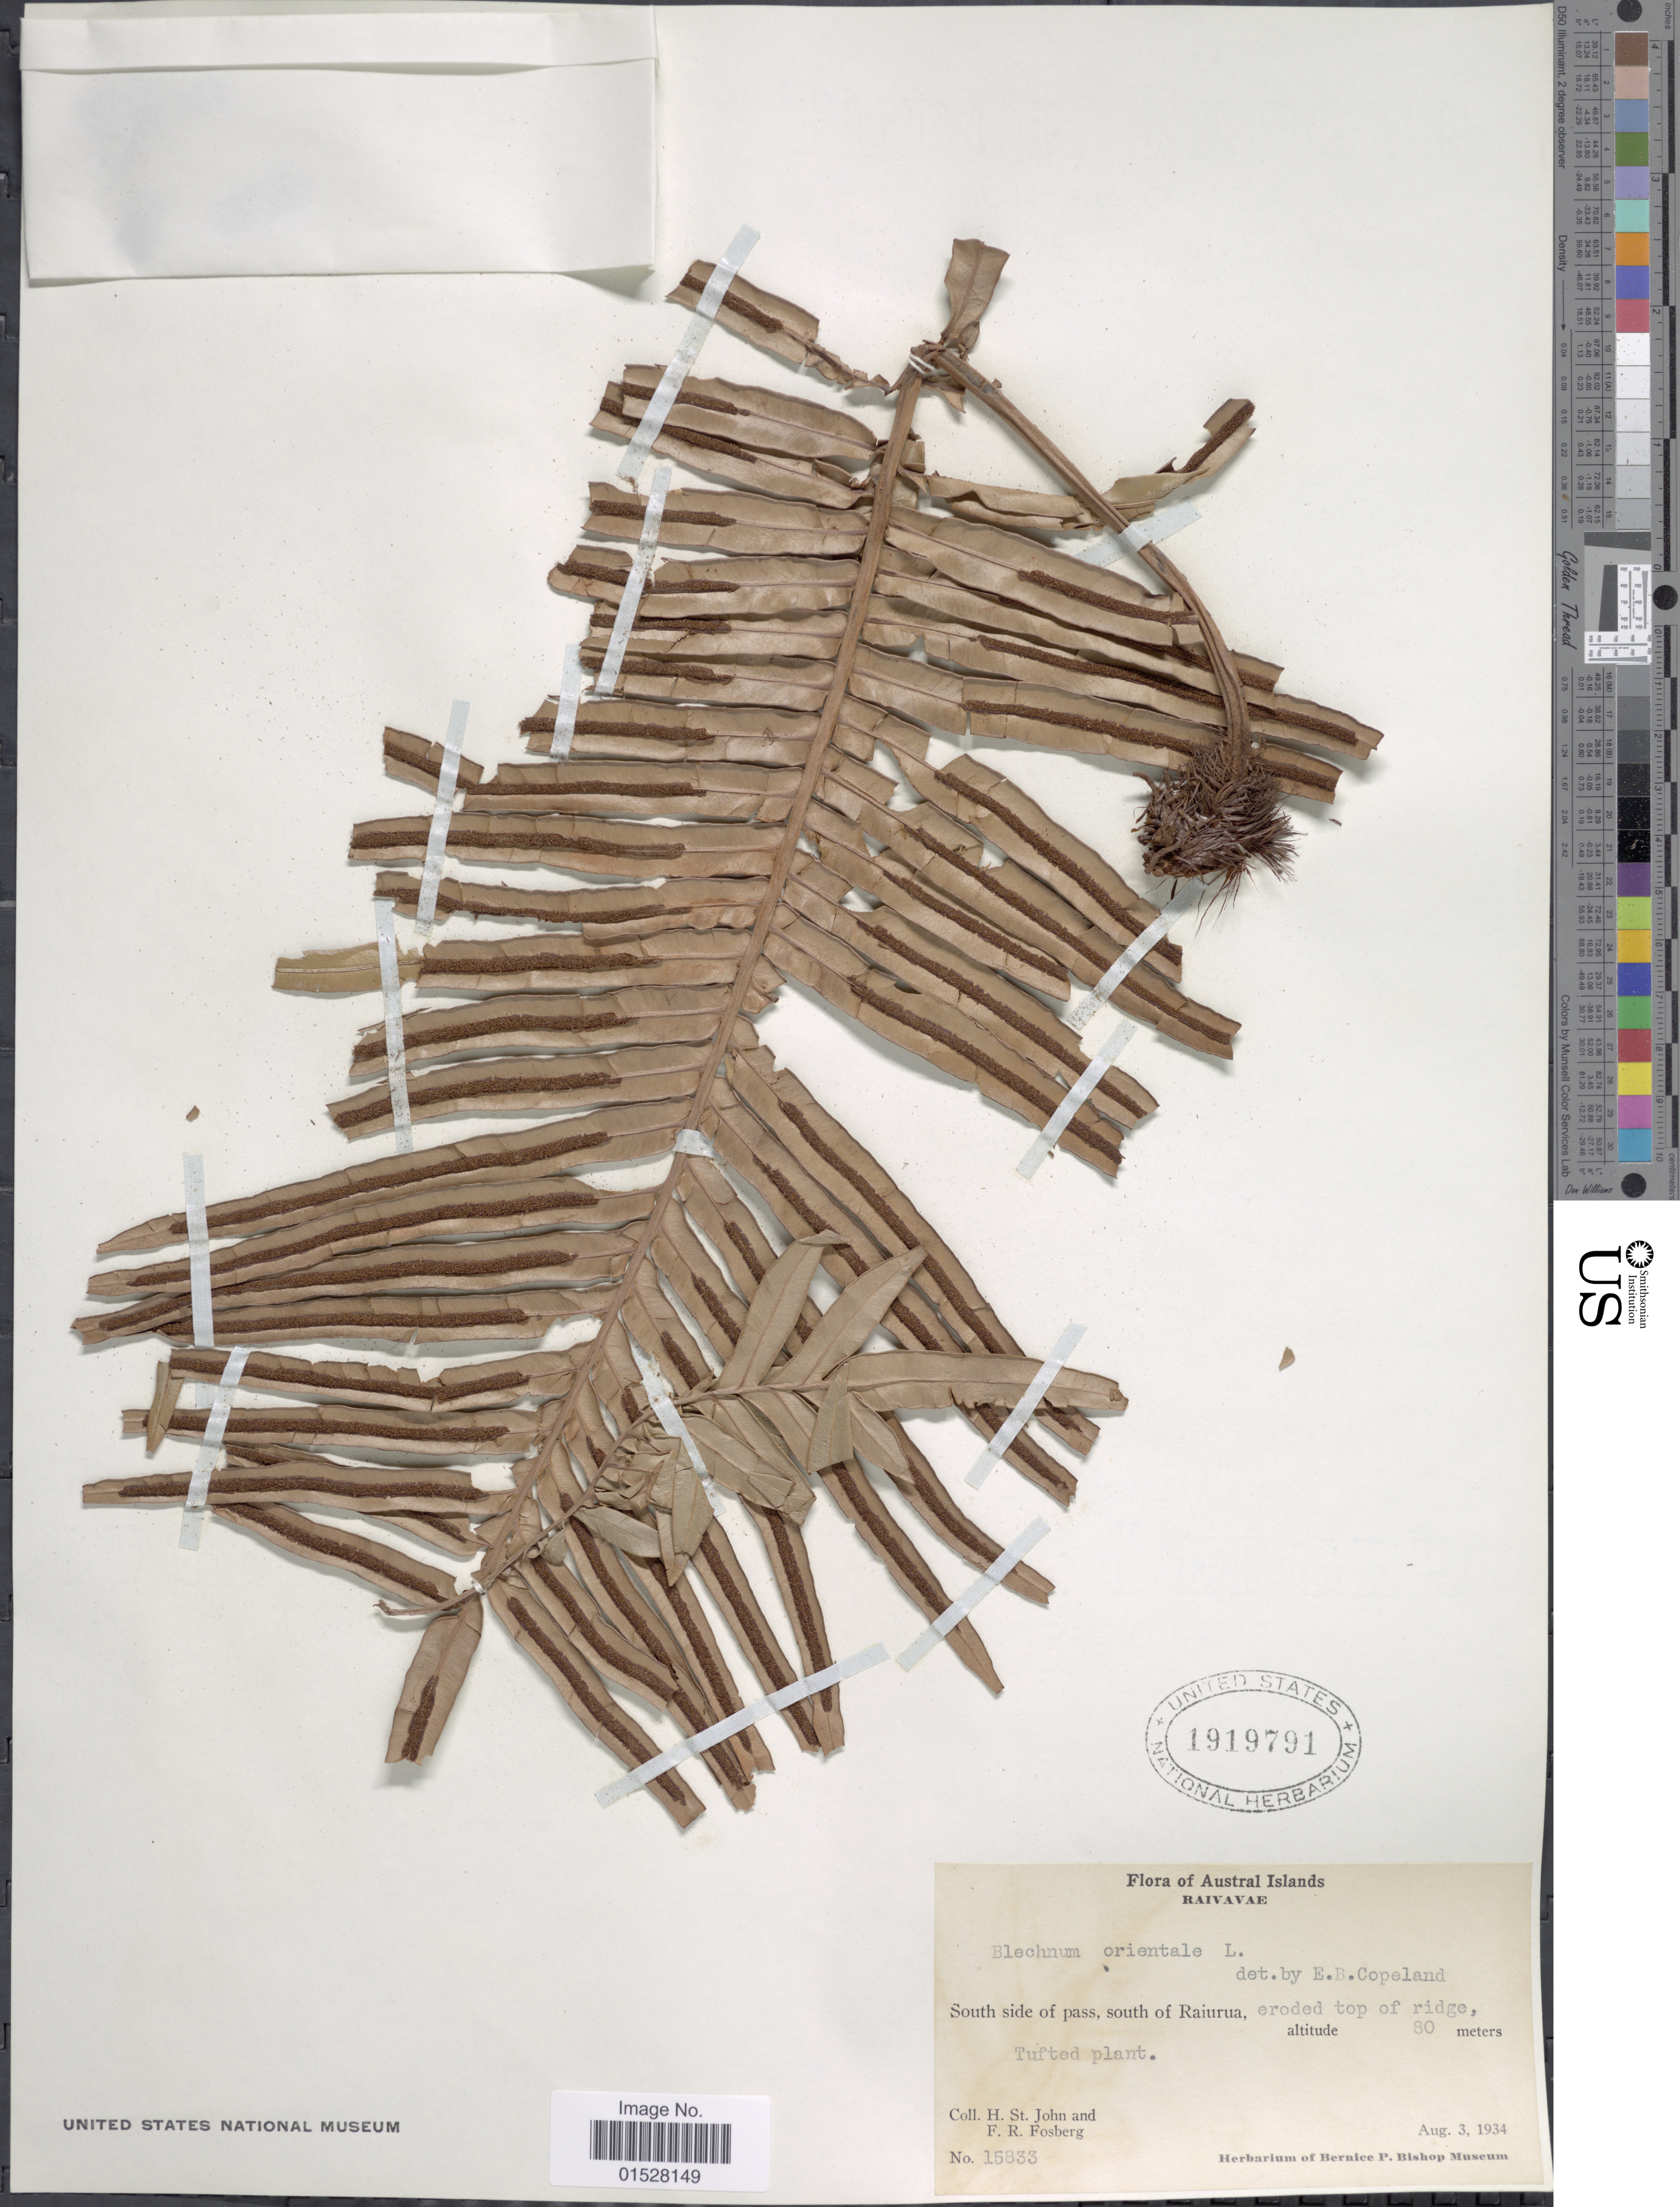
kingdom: Plantae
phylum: Tracheophyta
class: Polypodiopsida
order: Polypodiales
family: Blechnaceae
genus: Blechnum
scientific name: Blechnum orientale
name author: L.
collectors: H. St. John & F. R. Fosberg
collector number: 15833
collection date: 1934-08-03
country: French Polynesia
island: Raivavae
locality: Austral Islands, Raivavae, south side of pass, south of Raiurua, eroded top of ridge.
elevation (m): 80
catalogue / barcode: US 1919791